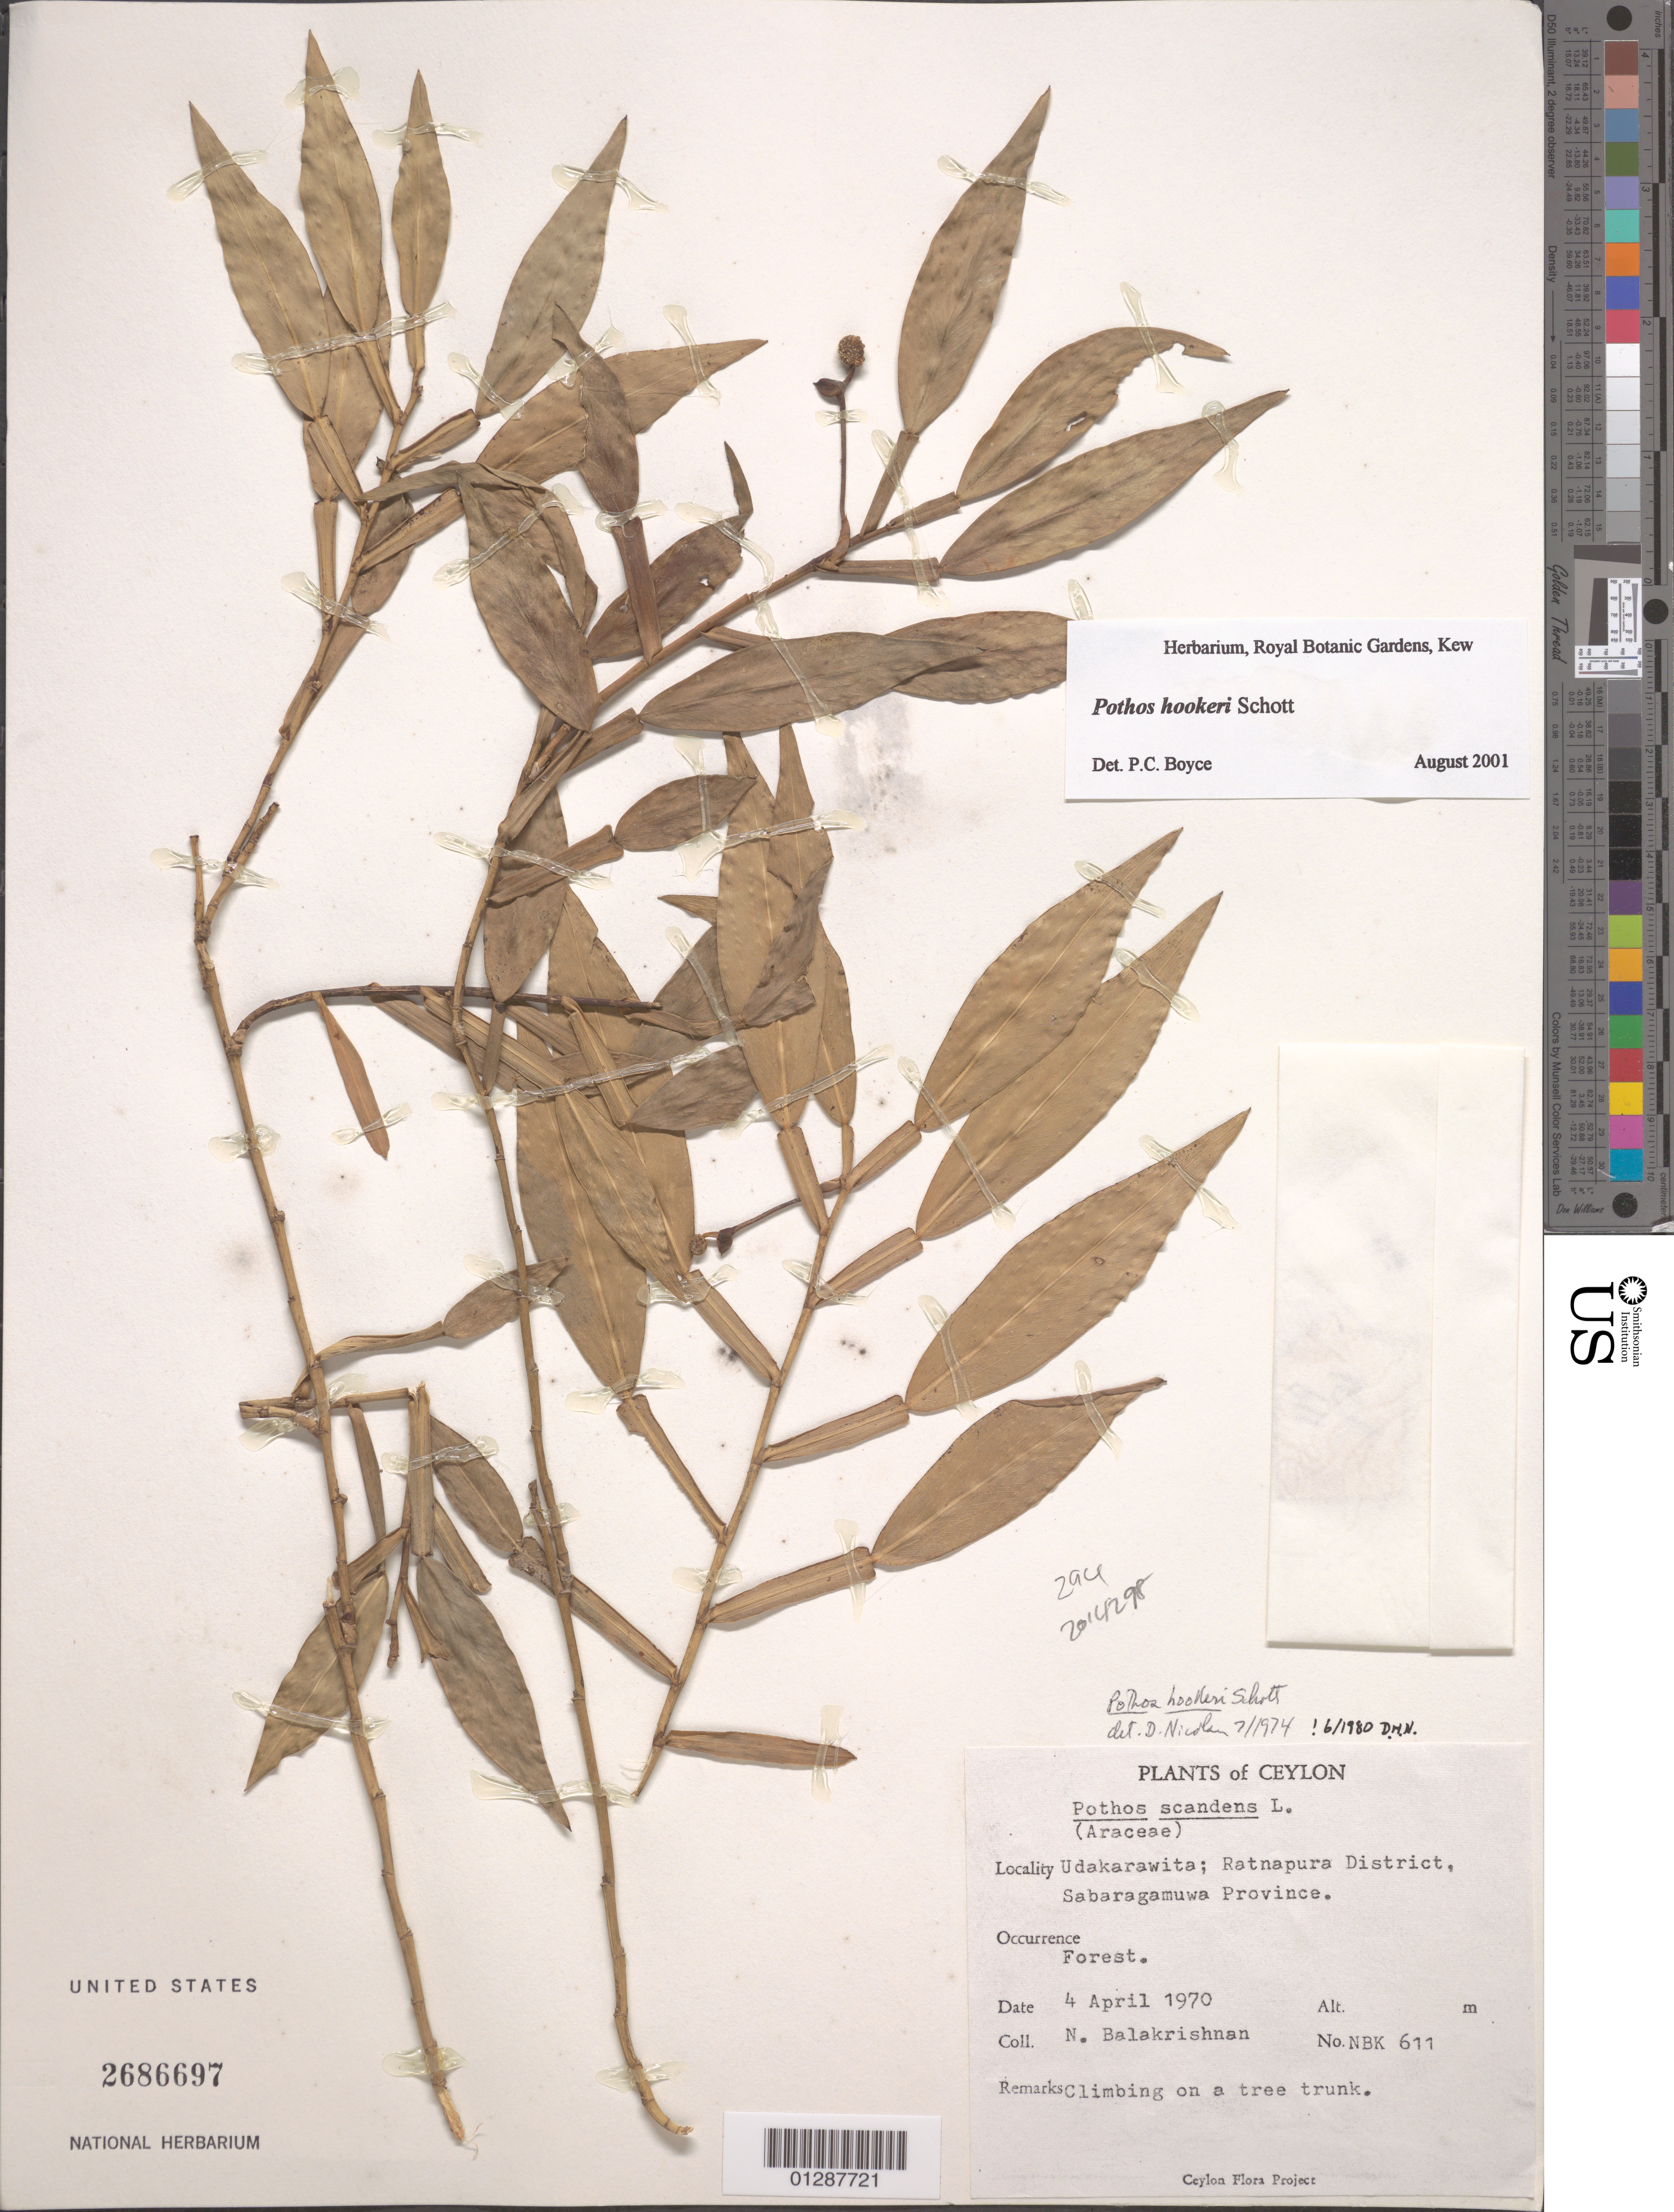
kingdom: Plantae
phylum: Tracheophyta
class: Liliopsida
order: Alismatales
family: Araceae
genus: Pothos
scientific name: Pothos hookeri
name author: Schott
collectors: N. Balakrishnan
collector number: NBK 611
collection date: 1970-04-04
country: Sri Lanka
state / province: Sabaragamuwa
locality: Ceylon. Udakarawita; Ratnapura District.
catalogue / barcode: US 2686697